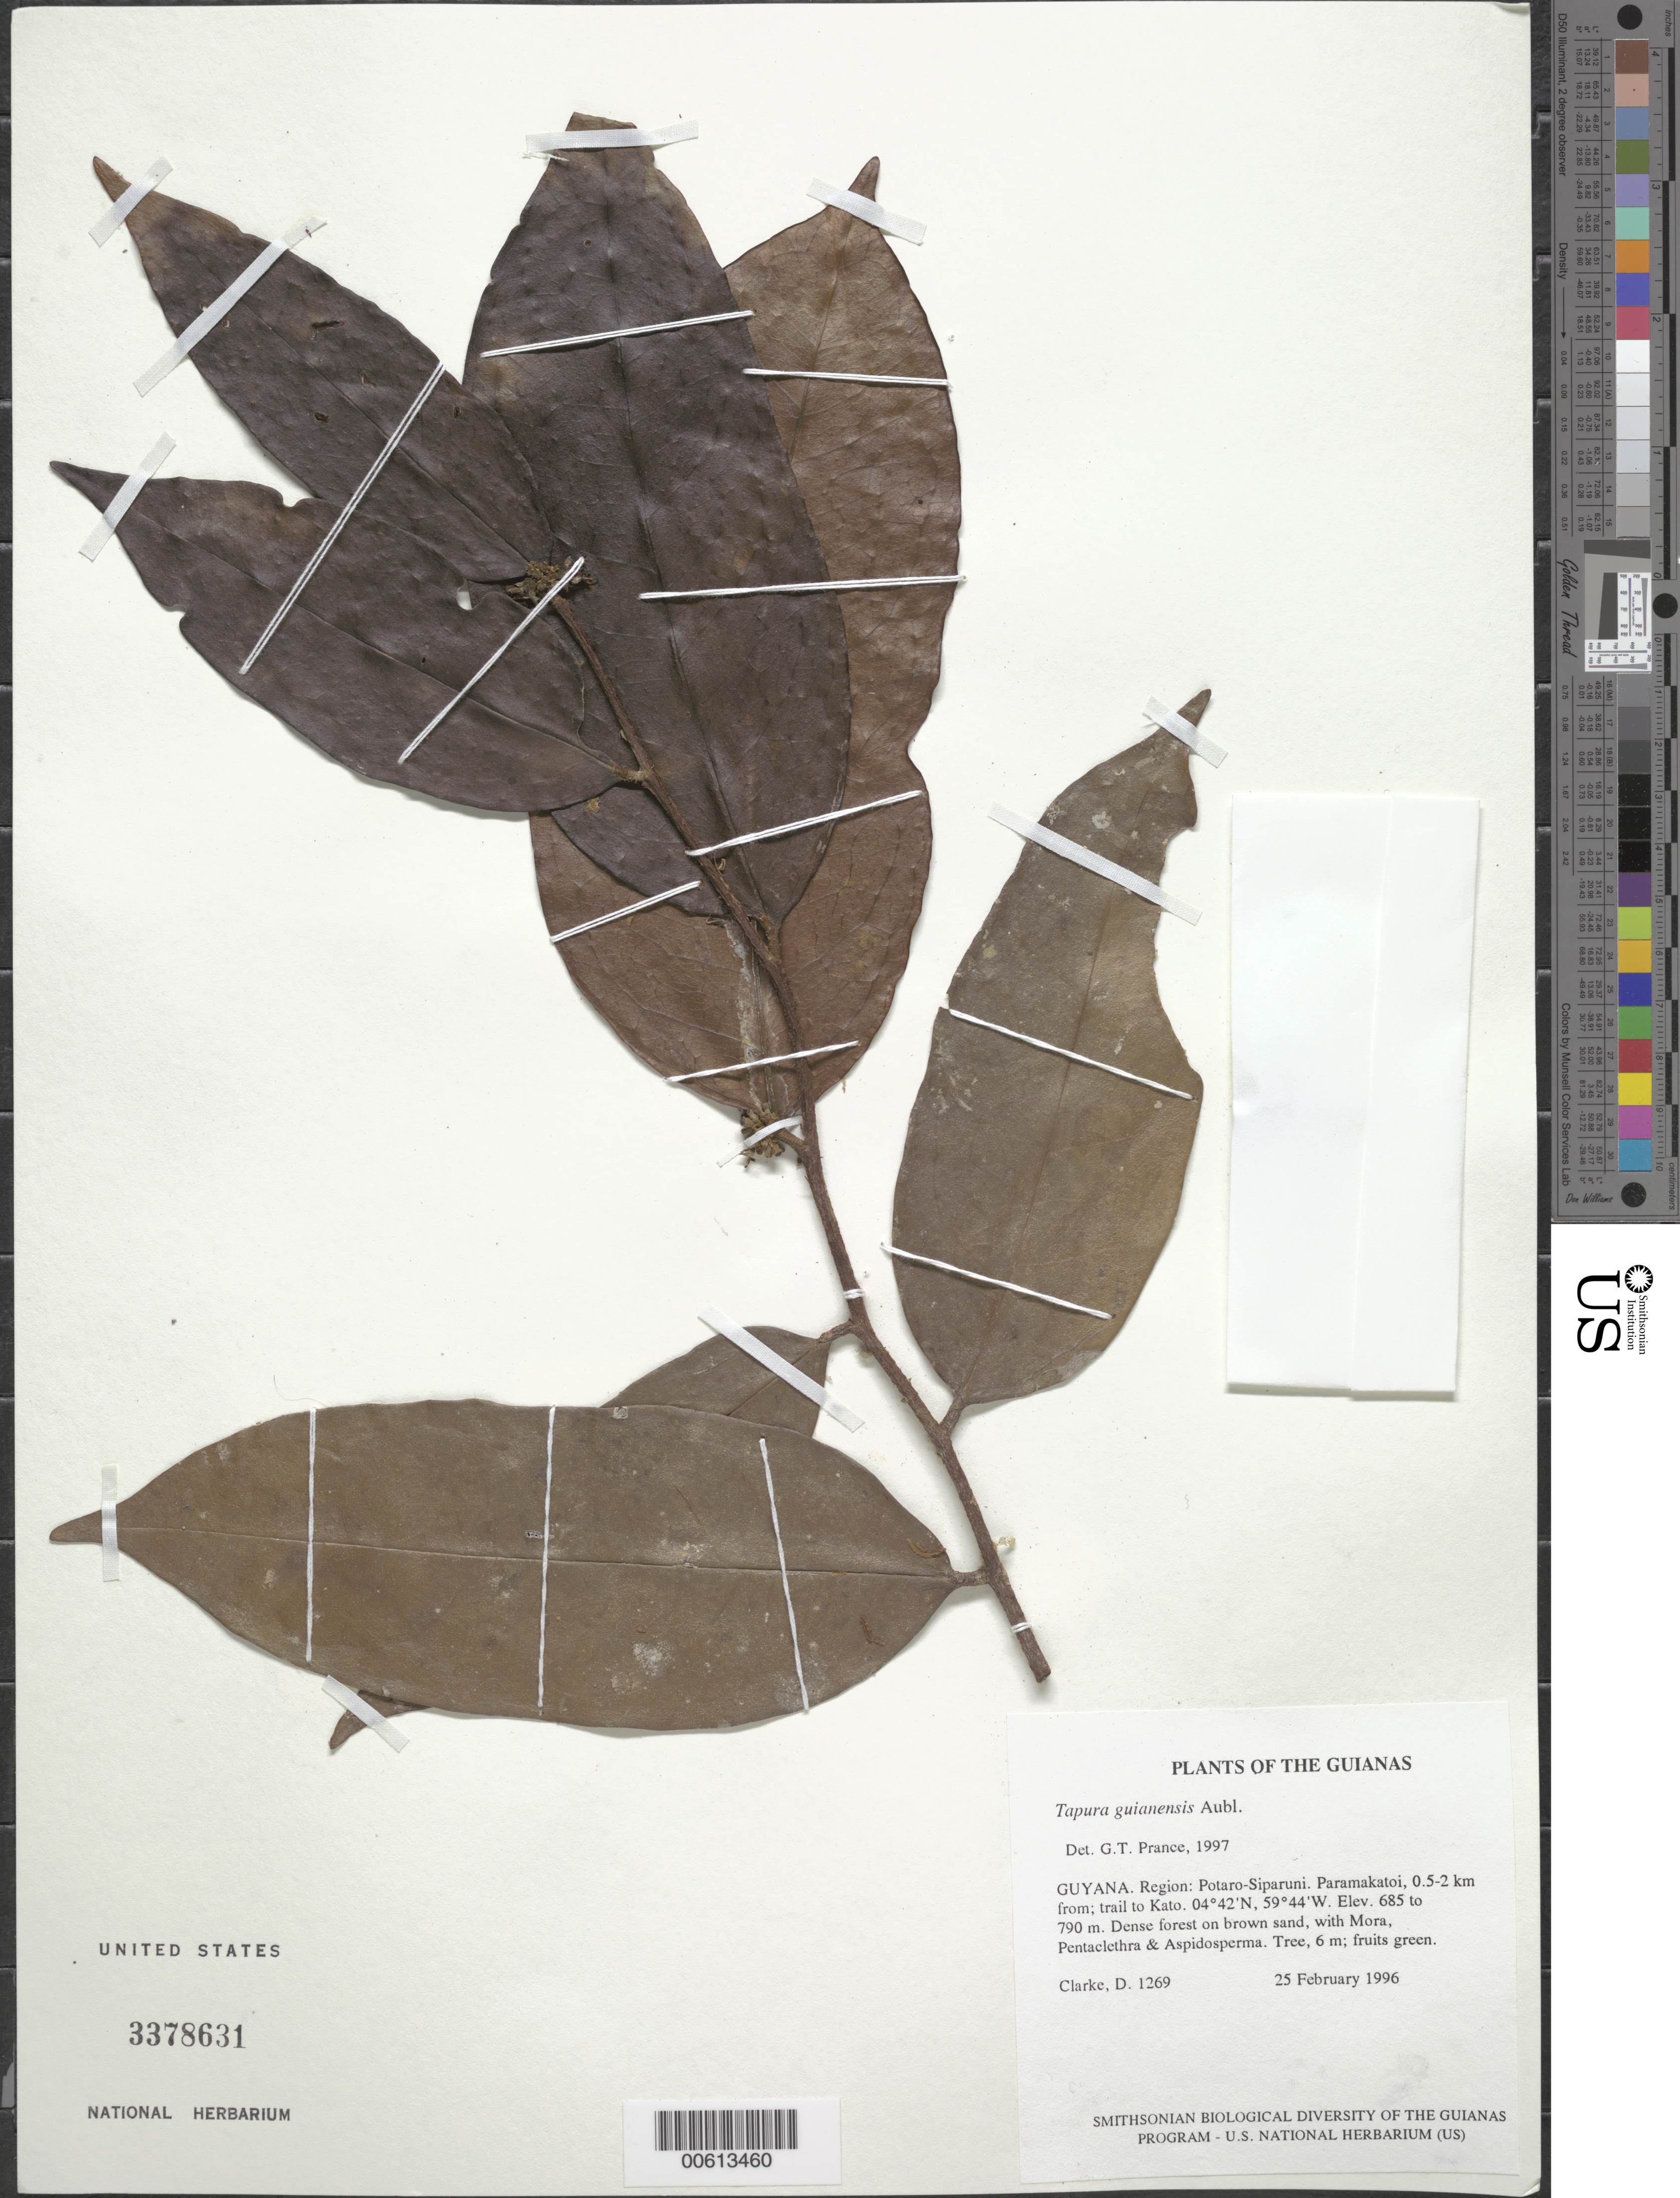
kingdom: Plantae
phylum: Tracheophyta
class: Magnoliopsida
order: Malpighiales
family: Dichapetalaceae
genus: Tapura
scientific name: Tapura guianensis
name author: Aubl.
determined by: Prance, G. T.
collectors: H. D. Clarke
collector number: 1269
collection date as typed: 25 February 1996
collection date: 1996-02-25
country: Guyana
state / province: Potaro-Siparuni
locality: Paramakatoi, 0.5-2 km from; trail to Kato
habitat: Dense forest on brown sand, with Mora, Pentaclethra & Aspidosperma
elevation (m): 685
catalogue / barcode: US 3378631